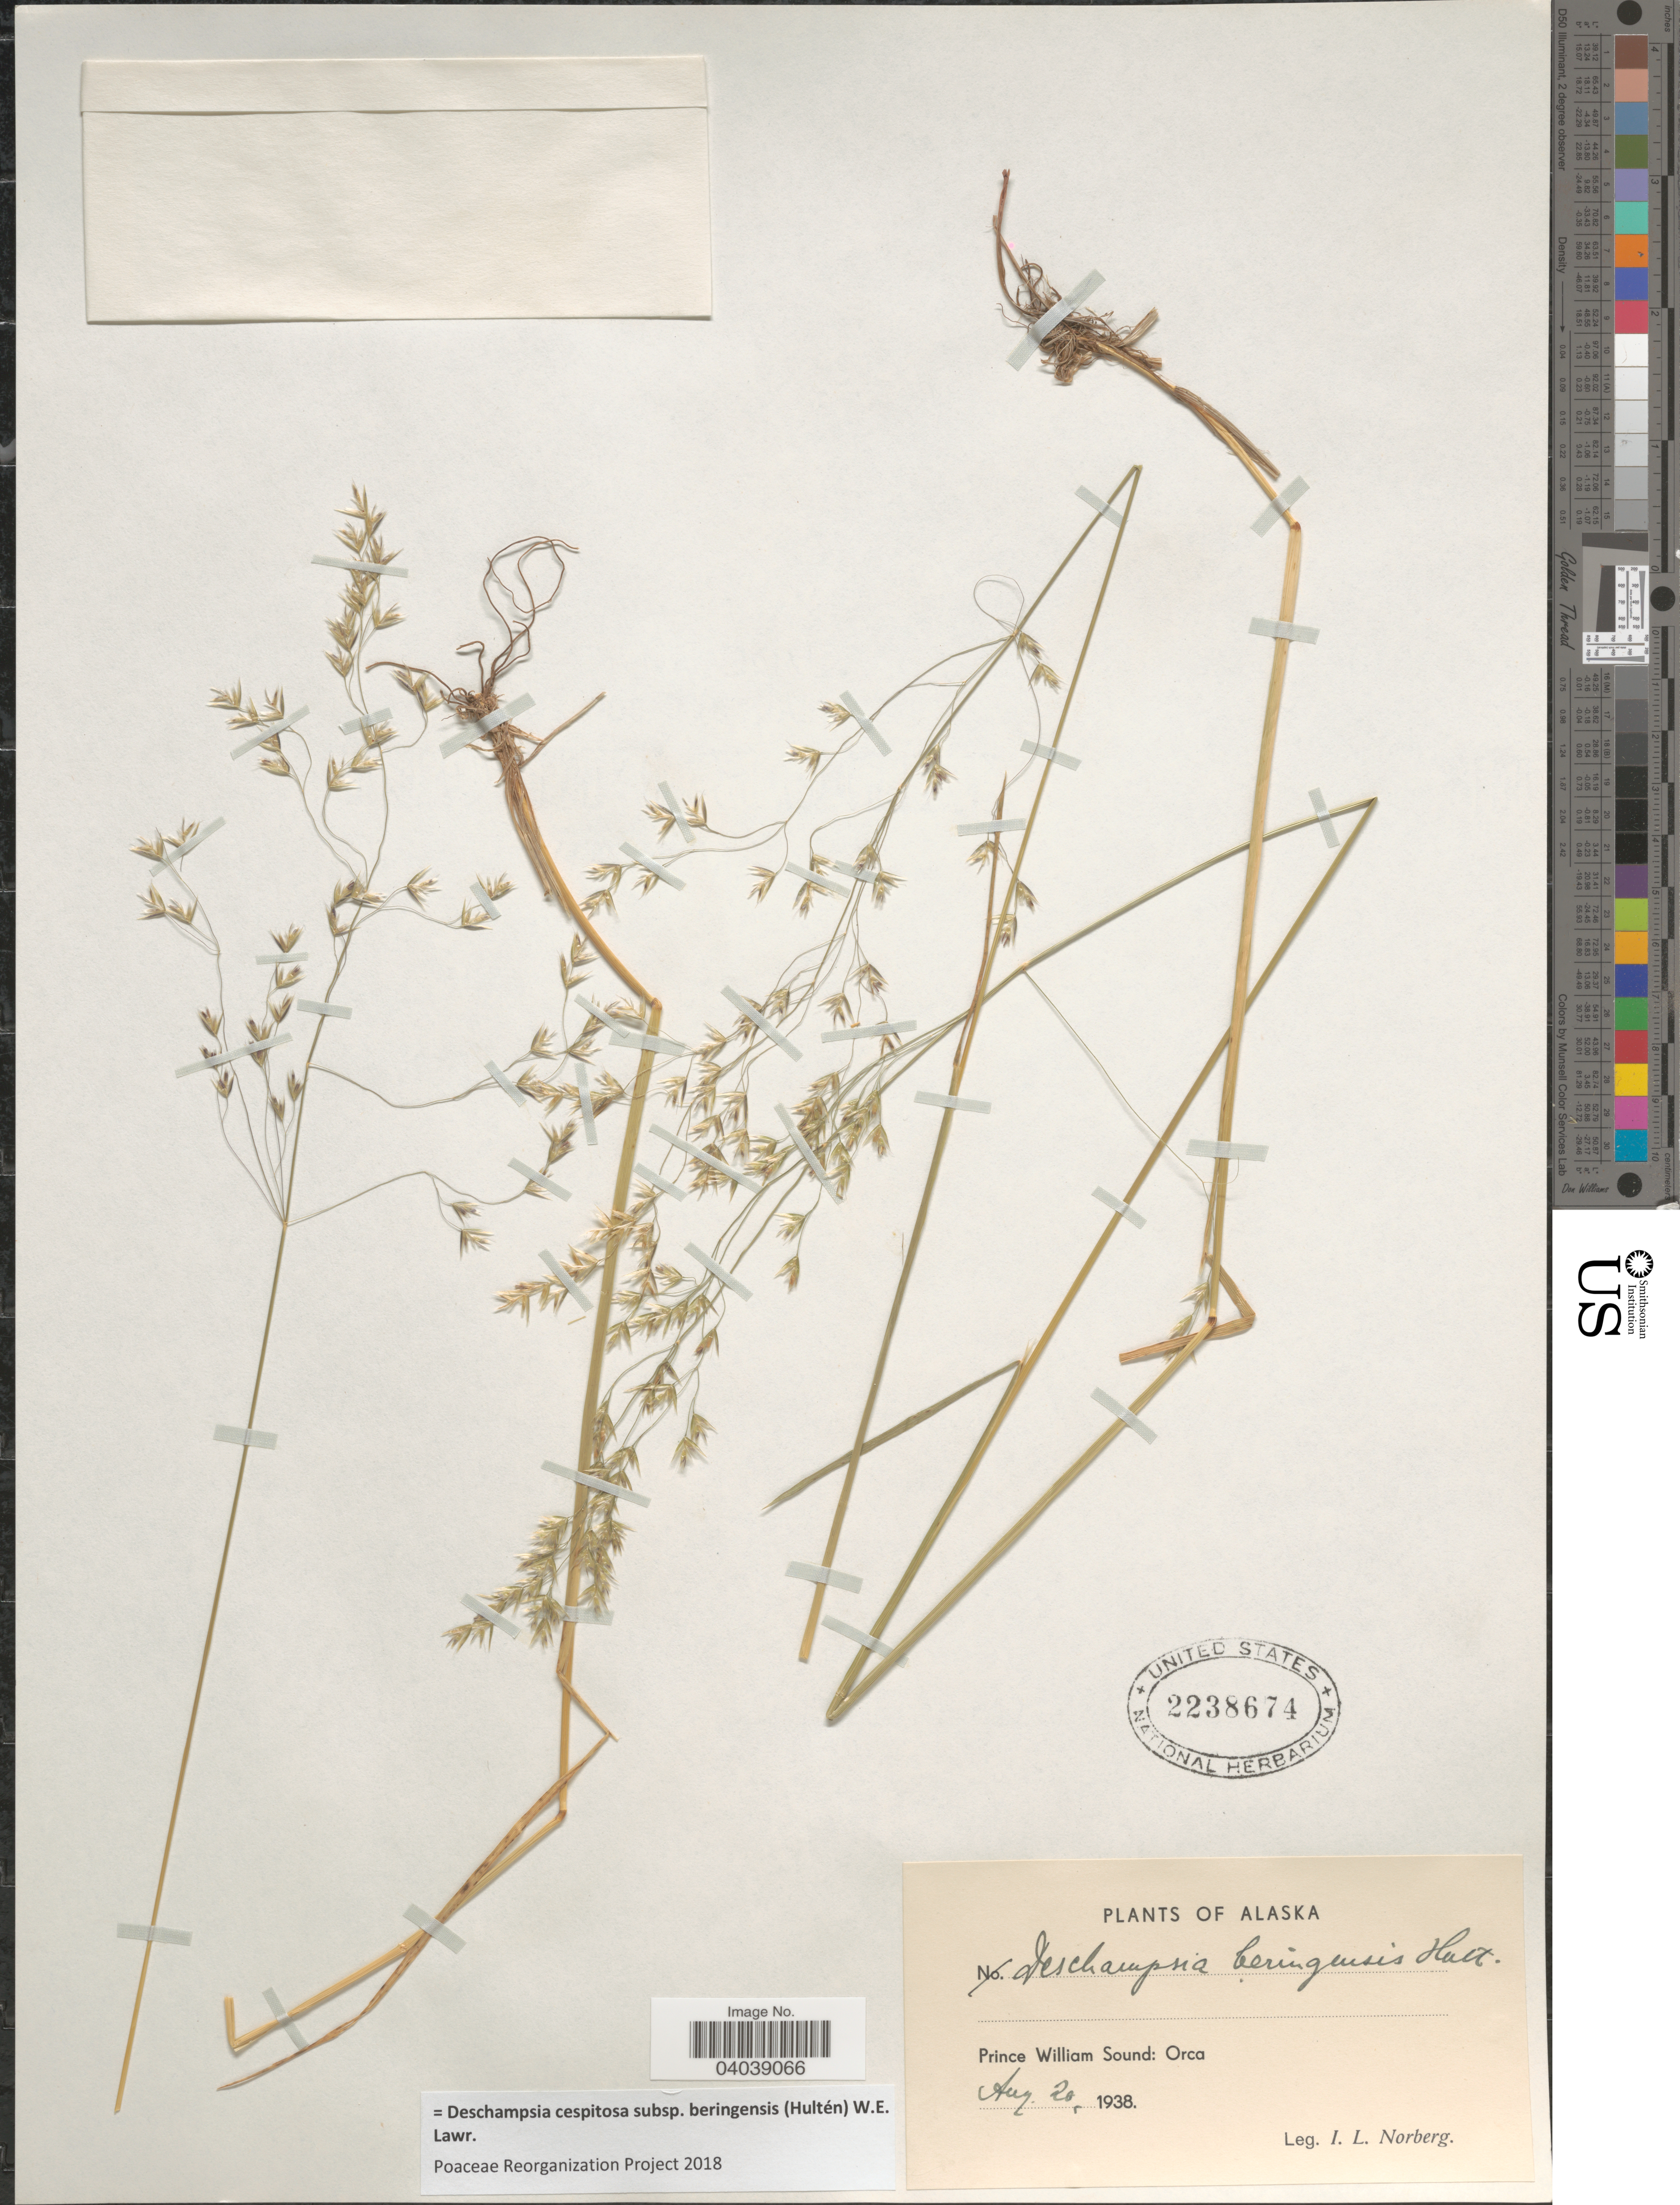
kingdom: Plantae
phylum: Tracheophyta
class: Liliopsida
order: Poales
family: Poaceae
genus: Deschampsia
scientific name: Deschampsia cespitosa subsp. beringensis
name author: (Hultén) Lawrence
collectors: I. Norberg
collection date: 1938-08-20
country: United States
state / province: Alaska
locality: Prince William Sound: Orca.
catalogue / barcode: US 2238674